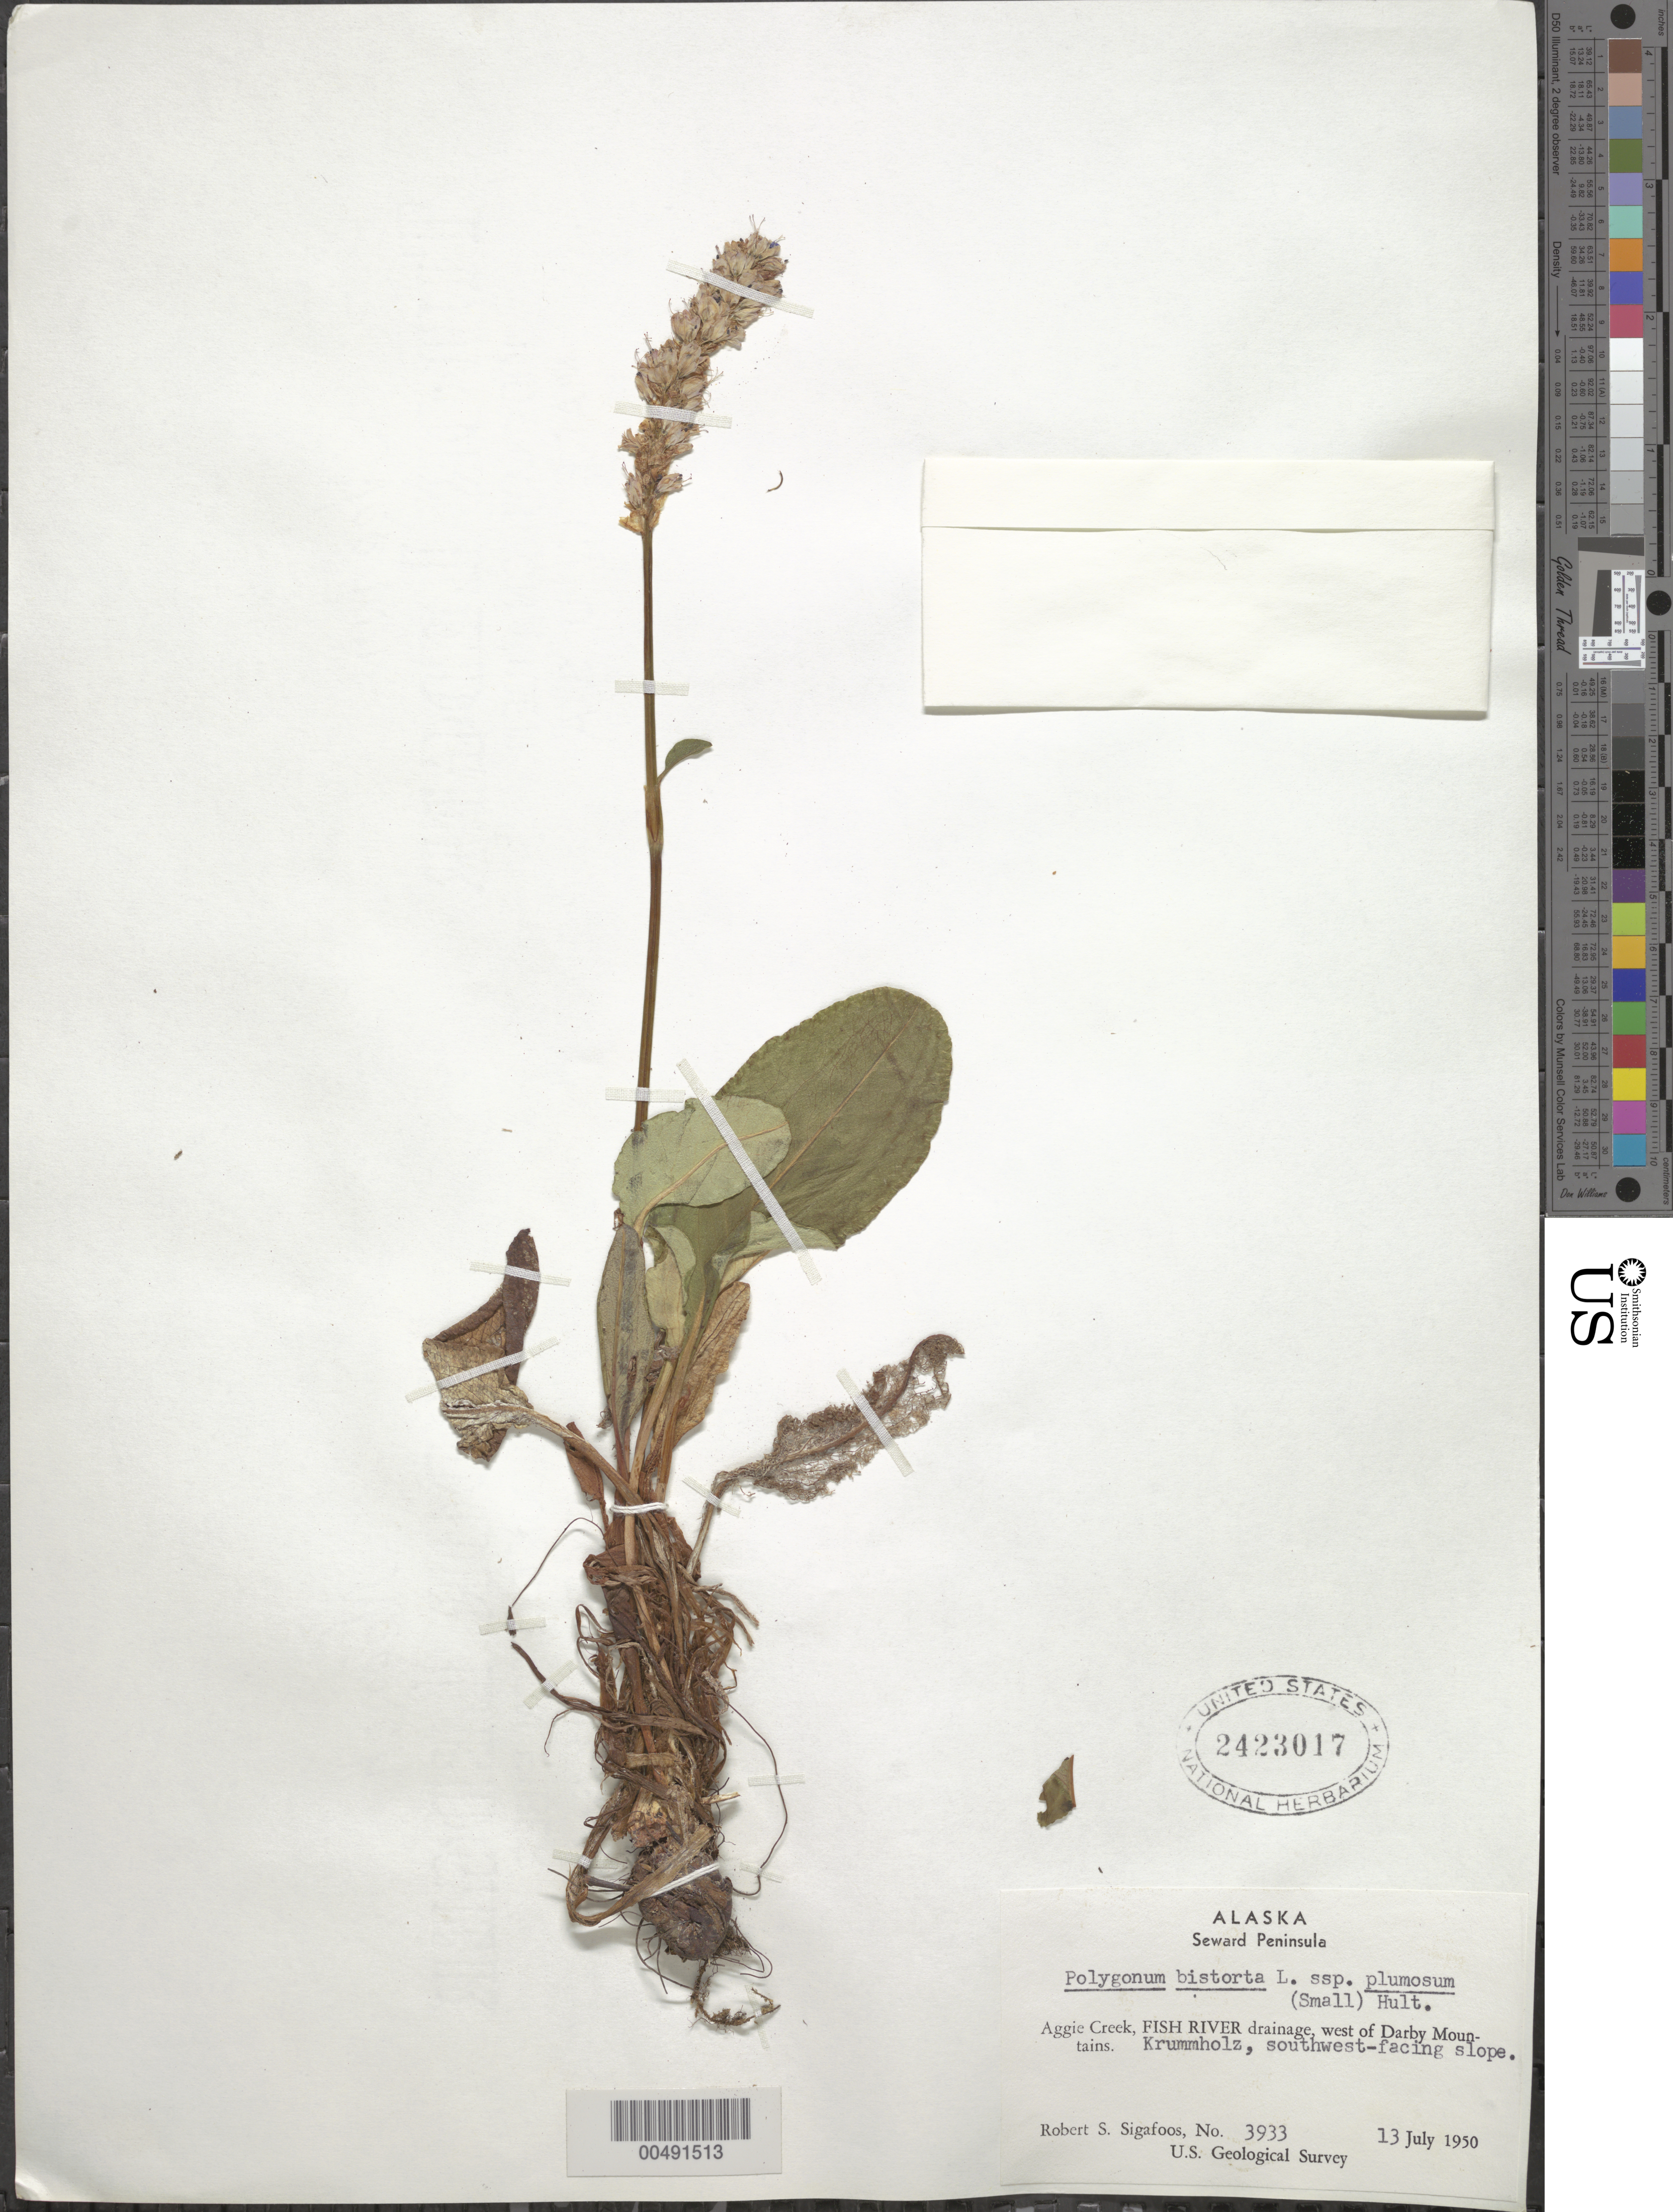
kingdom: Plantae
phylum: Tracheophyta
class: Magnoliopsida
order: Caryophyllales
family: Polygonaceae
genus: Bistorta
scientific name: Bistorta plumosa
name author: (Small) Greene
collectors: R. Sigafoos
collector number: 3933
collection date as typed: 13 Jul 1950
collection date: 1950-07-13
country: United States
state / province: Alaska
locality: Seward Peninsula, Aggie Creek, Fish River Drainage, west of Darby mountains, Krummholz.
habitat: southwest-facing slope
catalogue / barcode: US 2423017